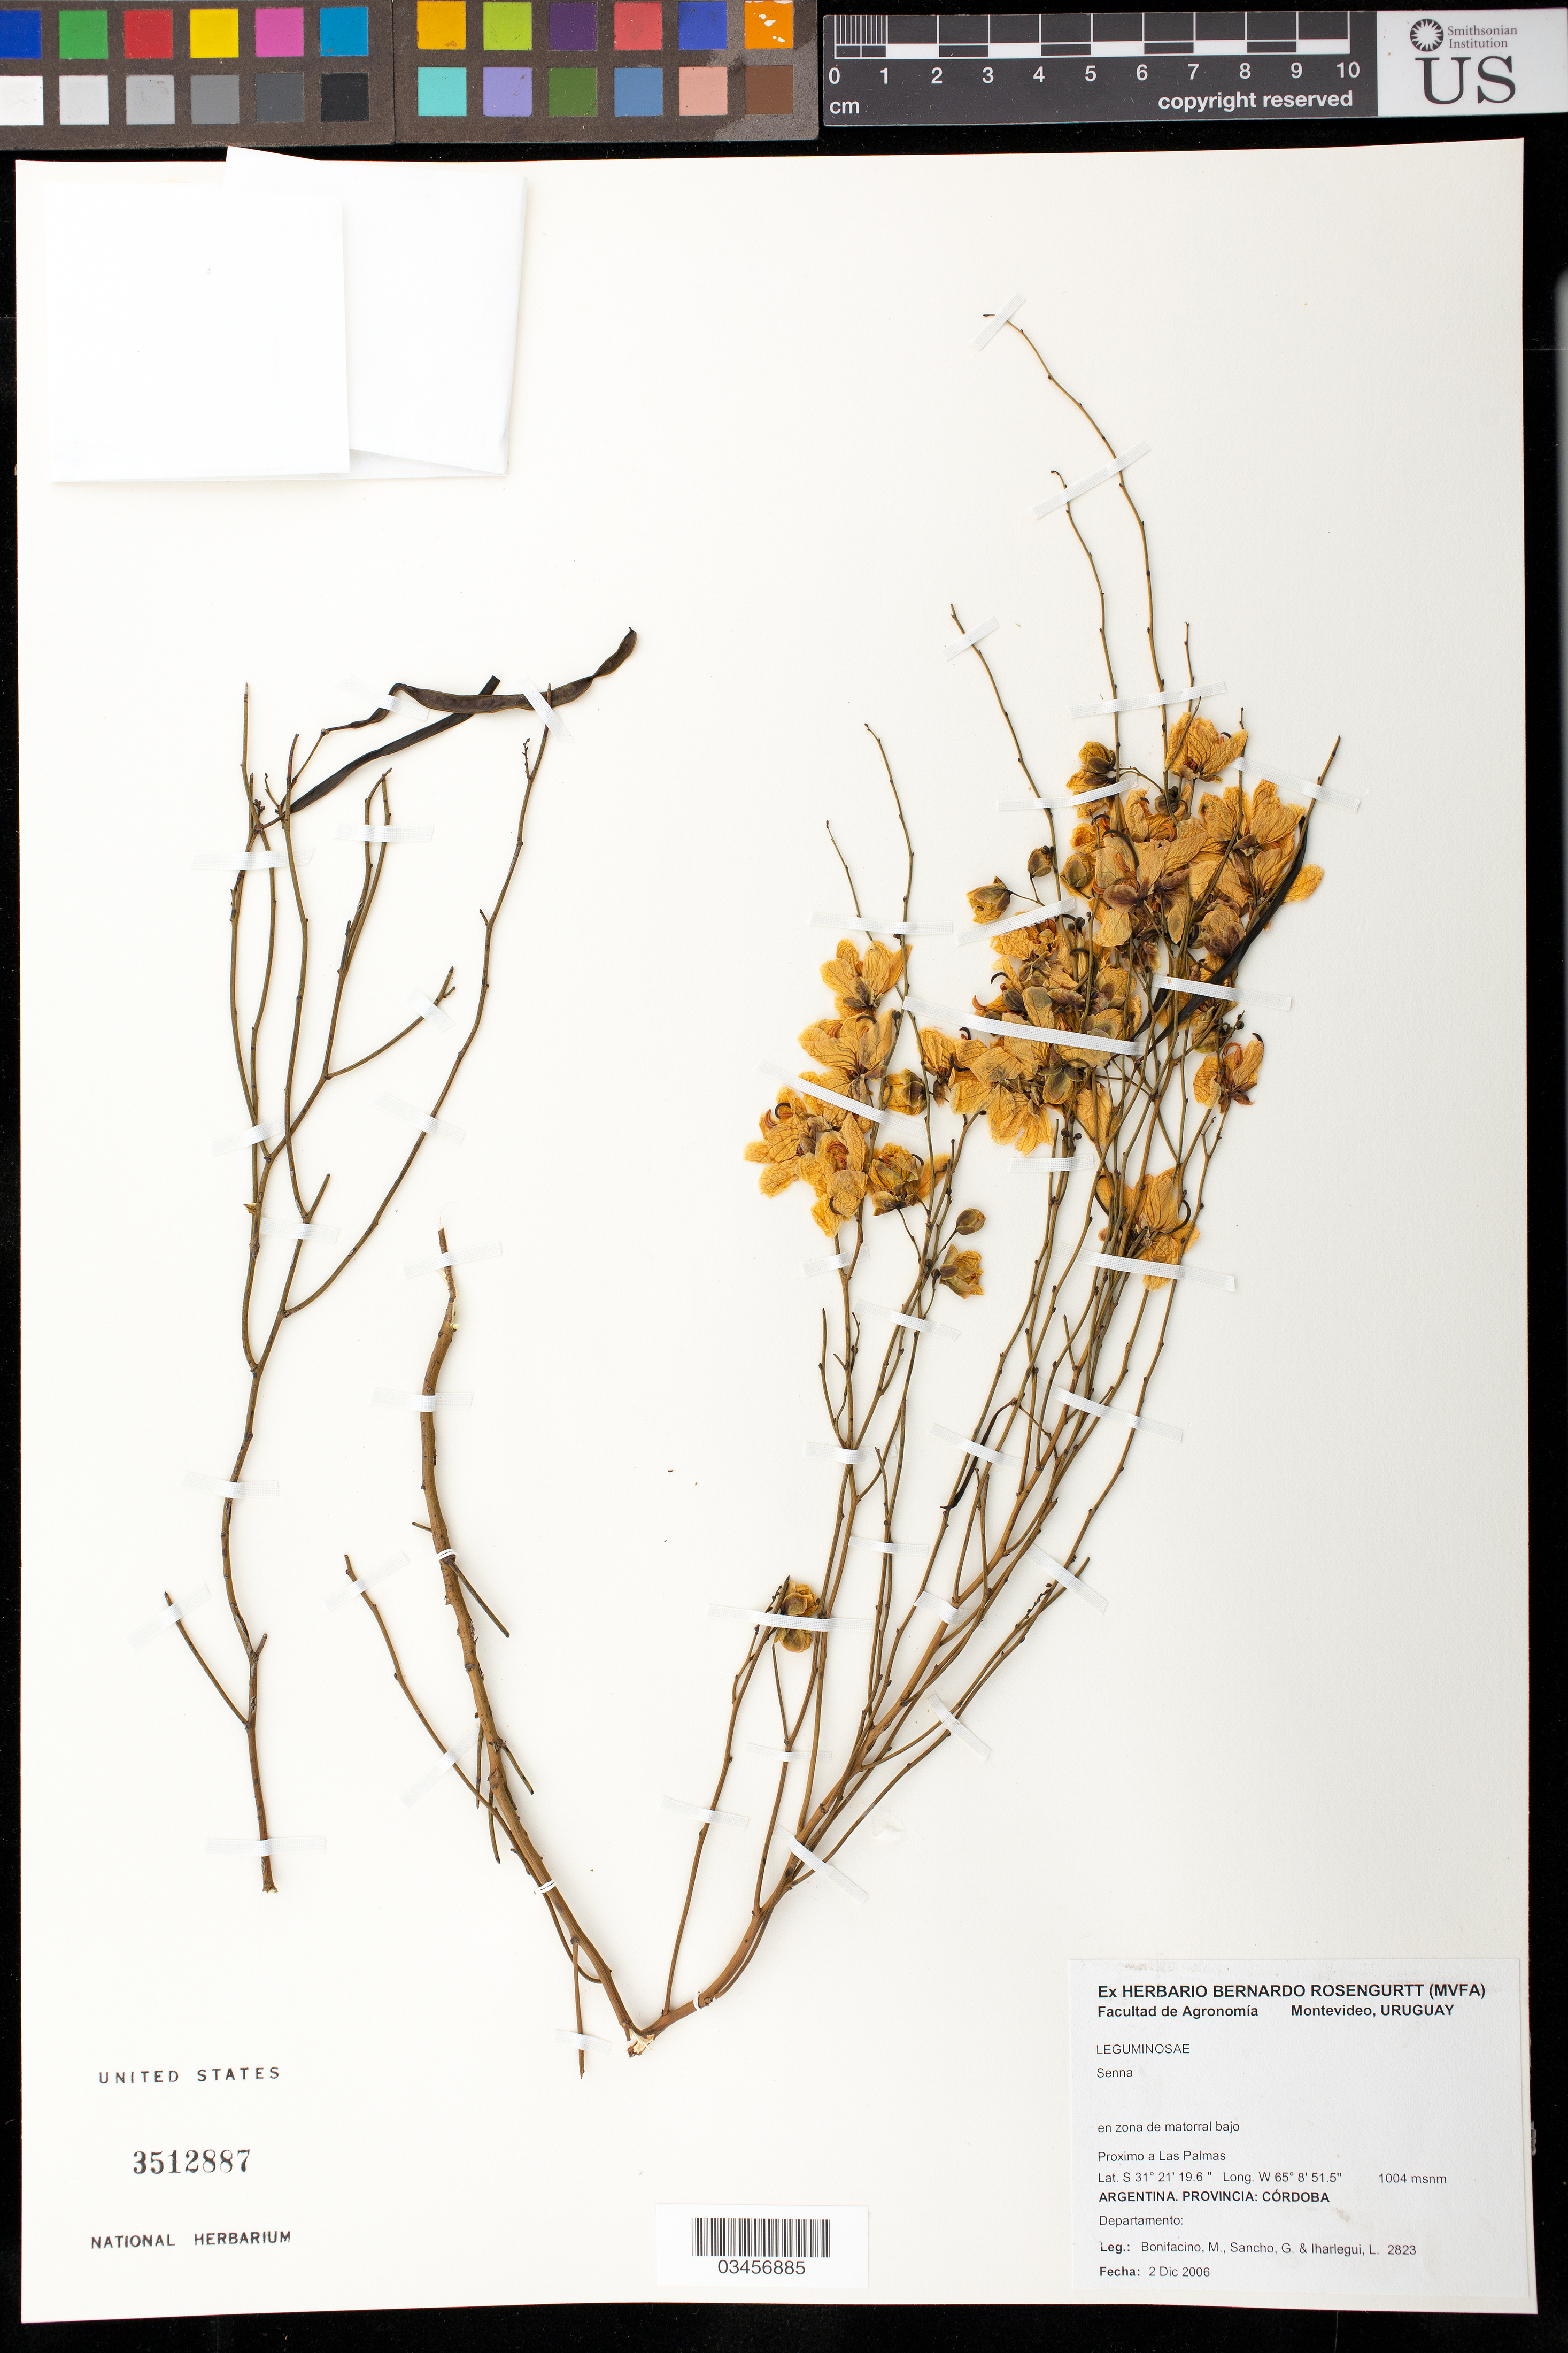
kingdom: Plantae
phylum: Tracheophyta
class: Magnoliopsida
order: Fabales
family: Fabaceae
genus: Senna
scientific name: Senna sp.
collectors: M. Bonifacino, G. Sancho & L. Iharlegui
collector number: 2823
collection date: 2006-12-02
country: Argentina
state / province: Córdoba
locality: Los Palmas, proximo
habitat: En zona de matorral bajo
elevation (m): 1004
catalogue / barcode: US 3512887